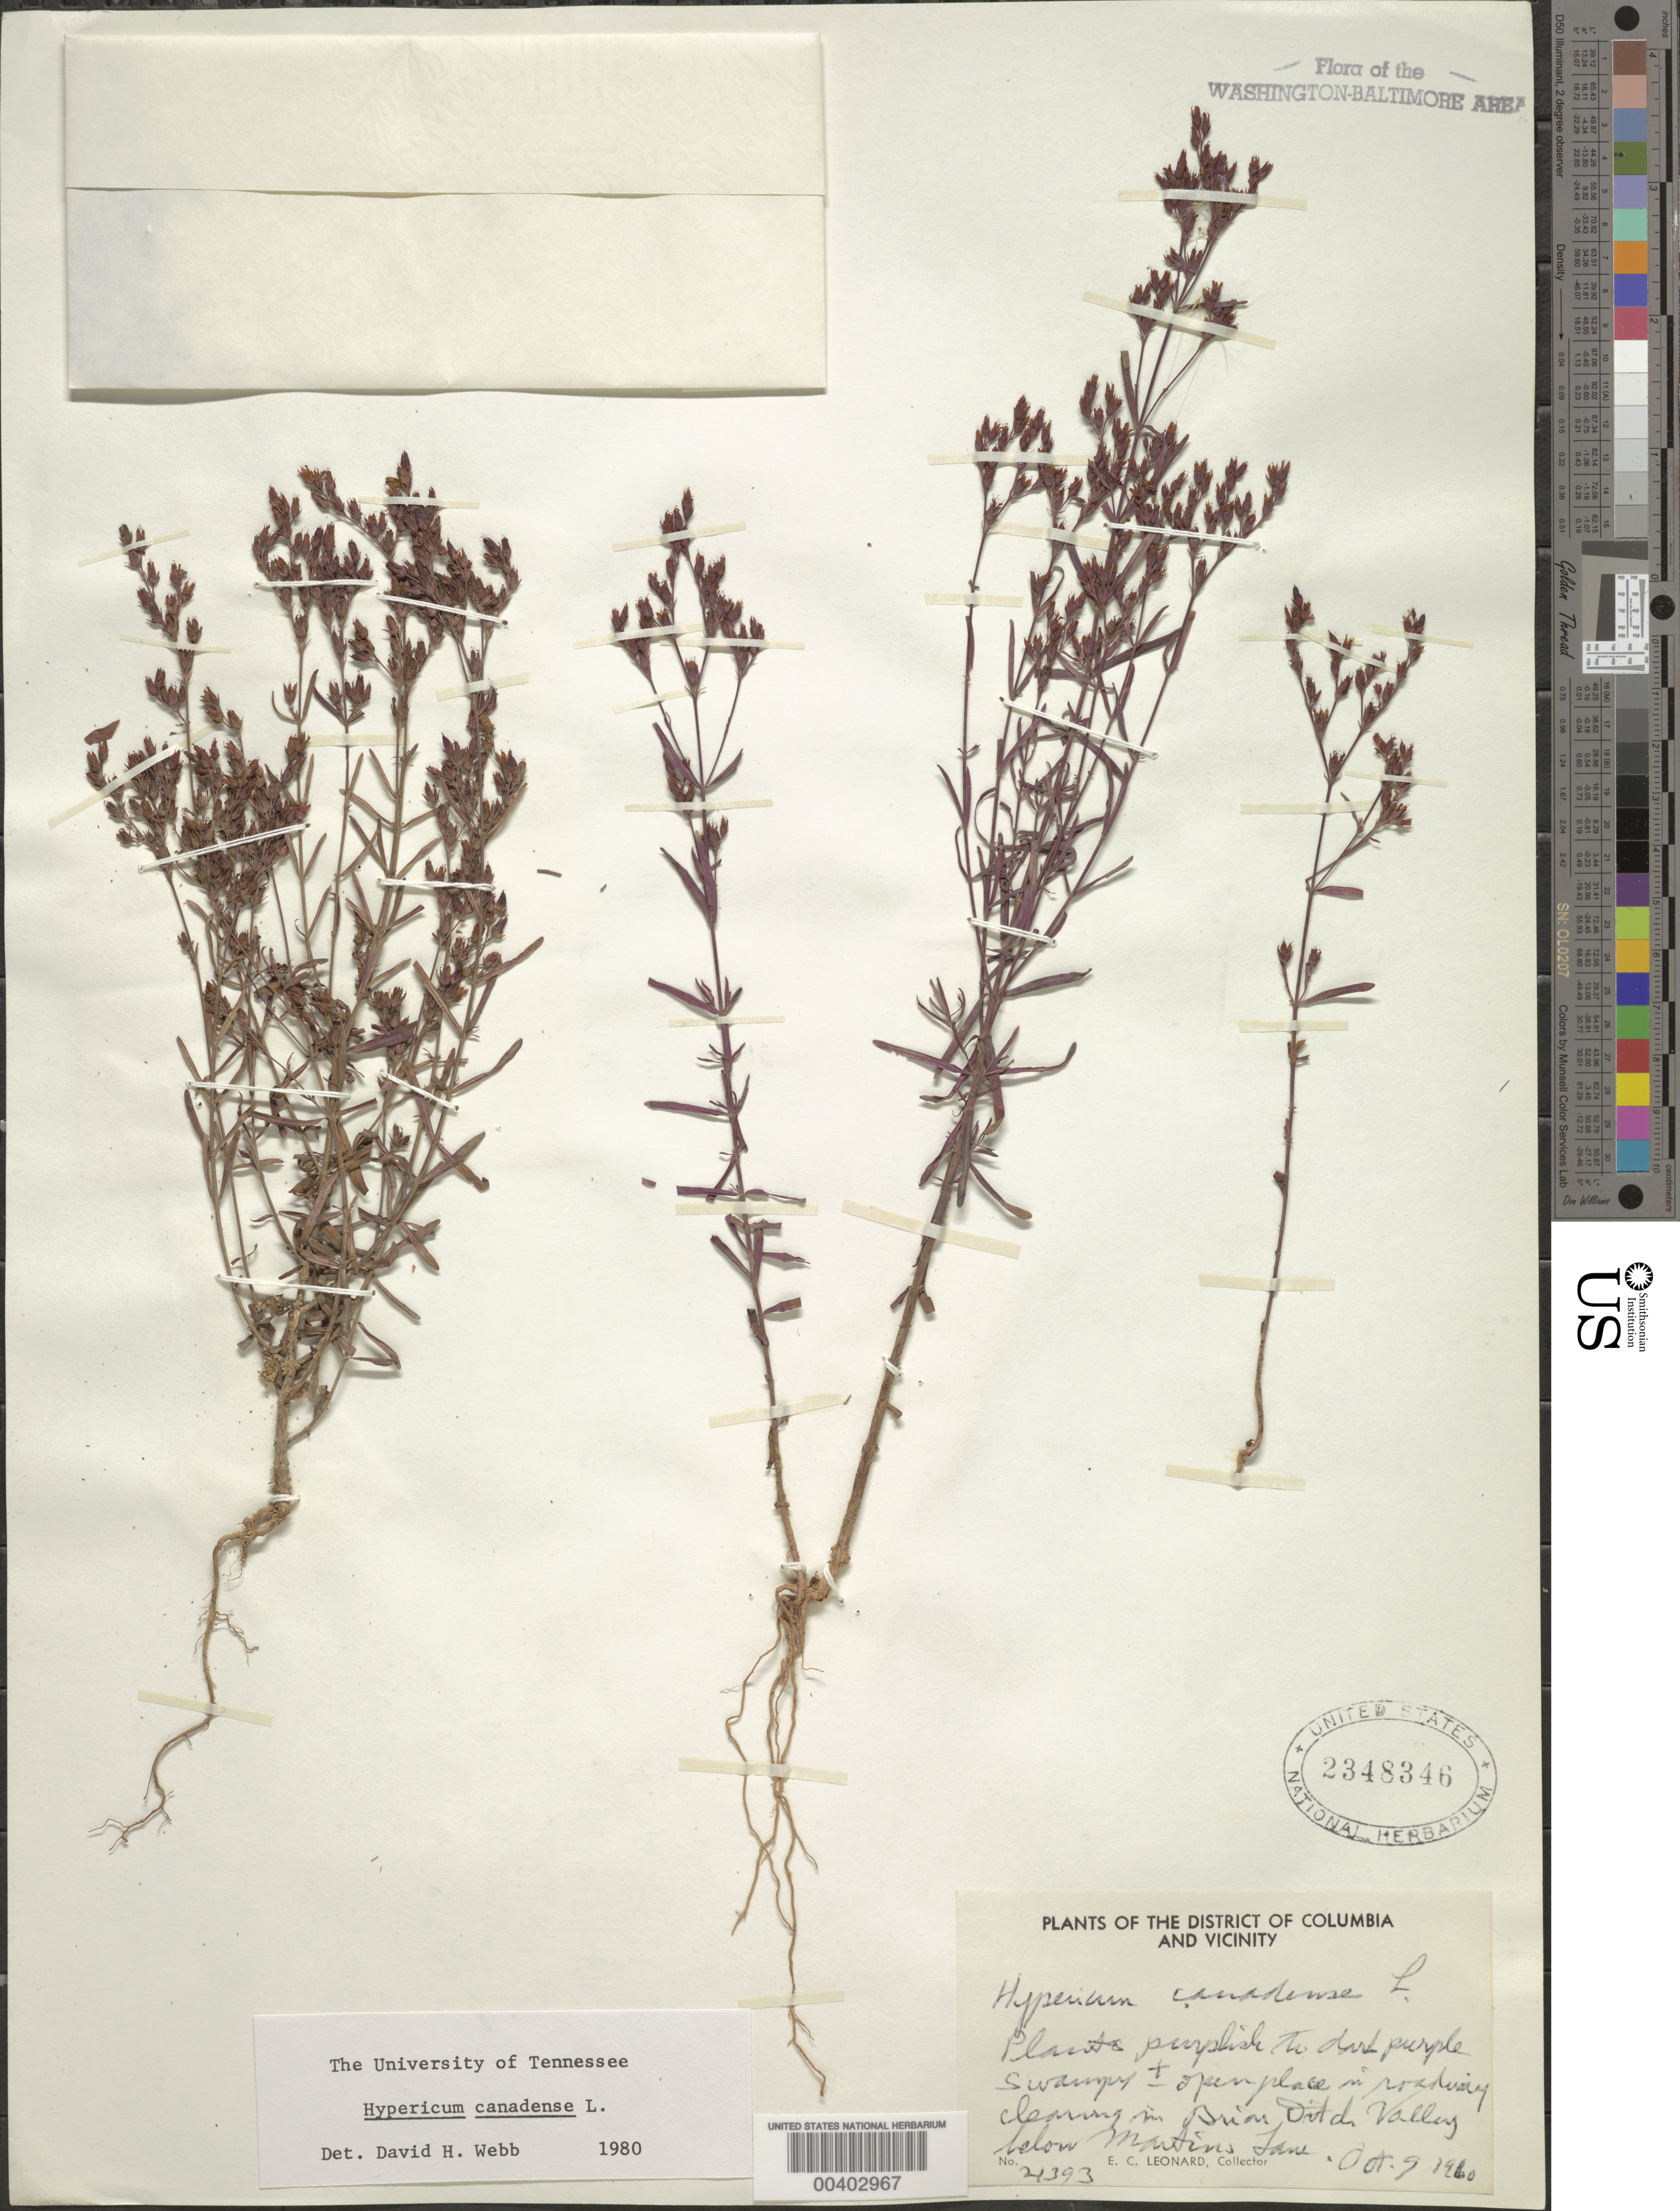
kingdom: Plantae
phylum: Tracheophyta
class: Magnoliopsida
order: Malpighiales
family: Hypericaceae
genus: Hypericum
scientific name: Hypericum canadense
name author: L.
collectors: E. C. Leonard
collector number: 21393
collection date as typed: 09 Oct 1960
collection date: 1960-10-09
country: United States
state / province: Maryland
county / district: Prince George's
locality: Briar Ditch Valley below Martins Lane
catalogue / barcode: US 2348346